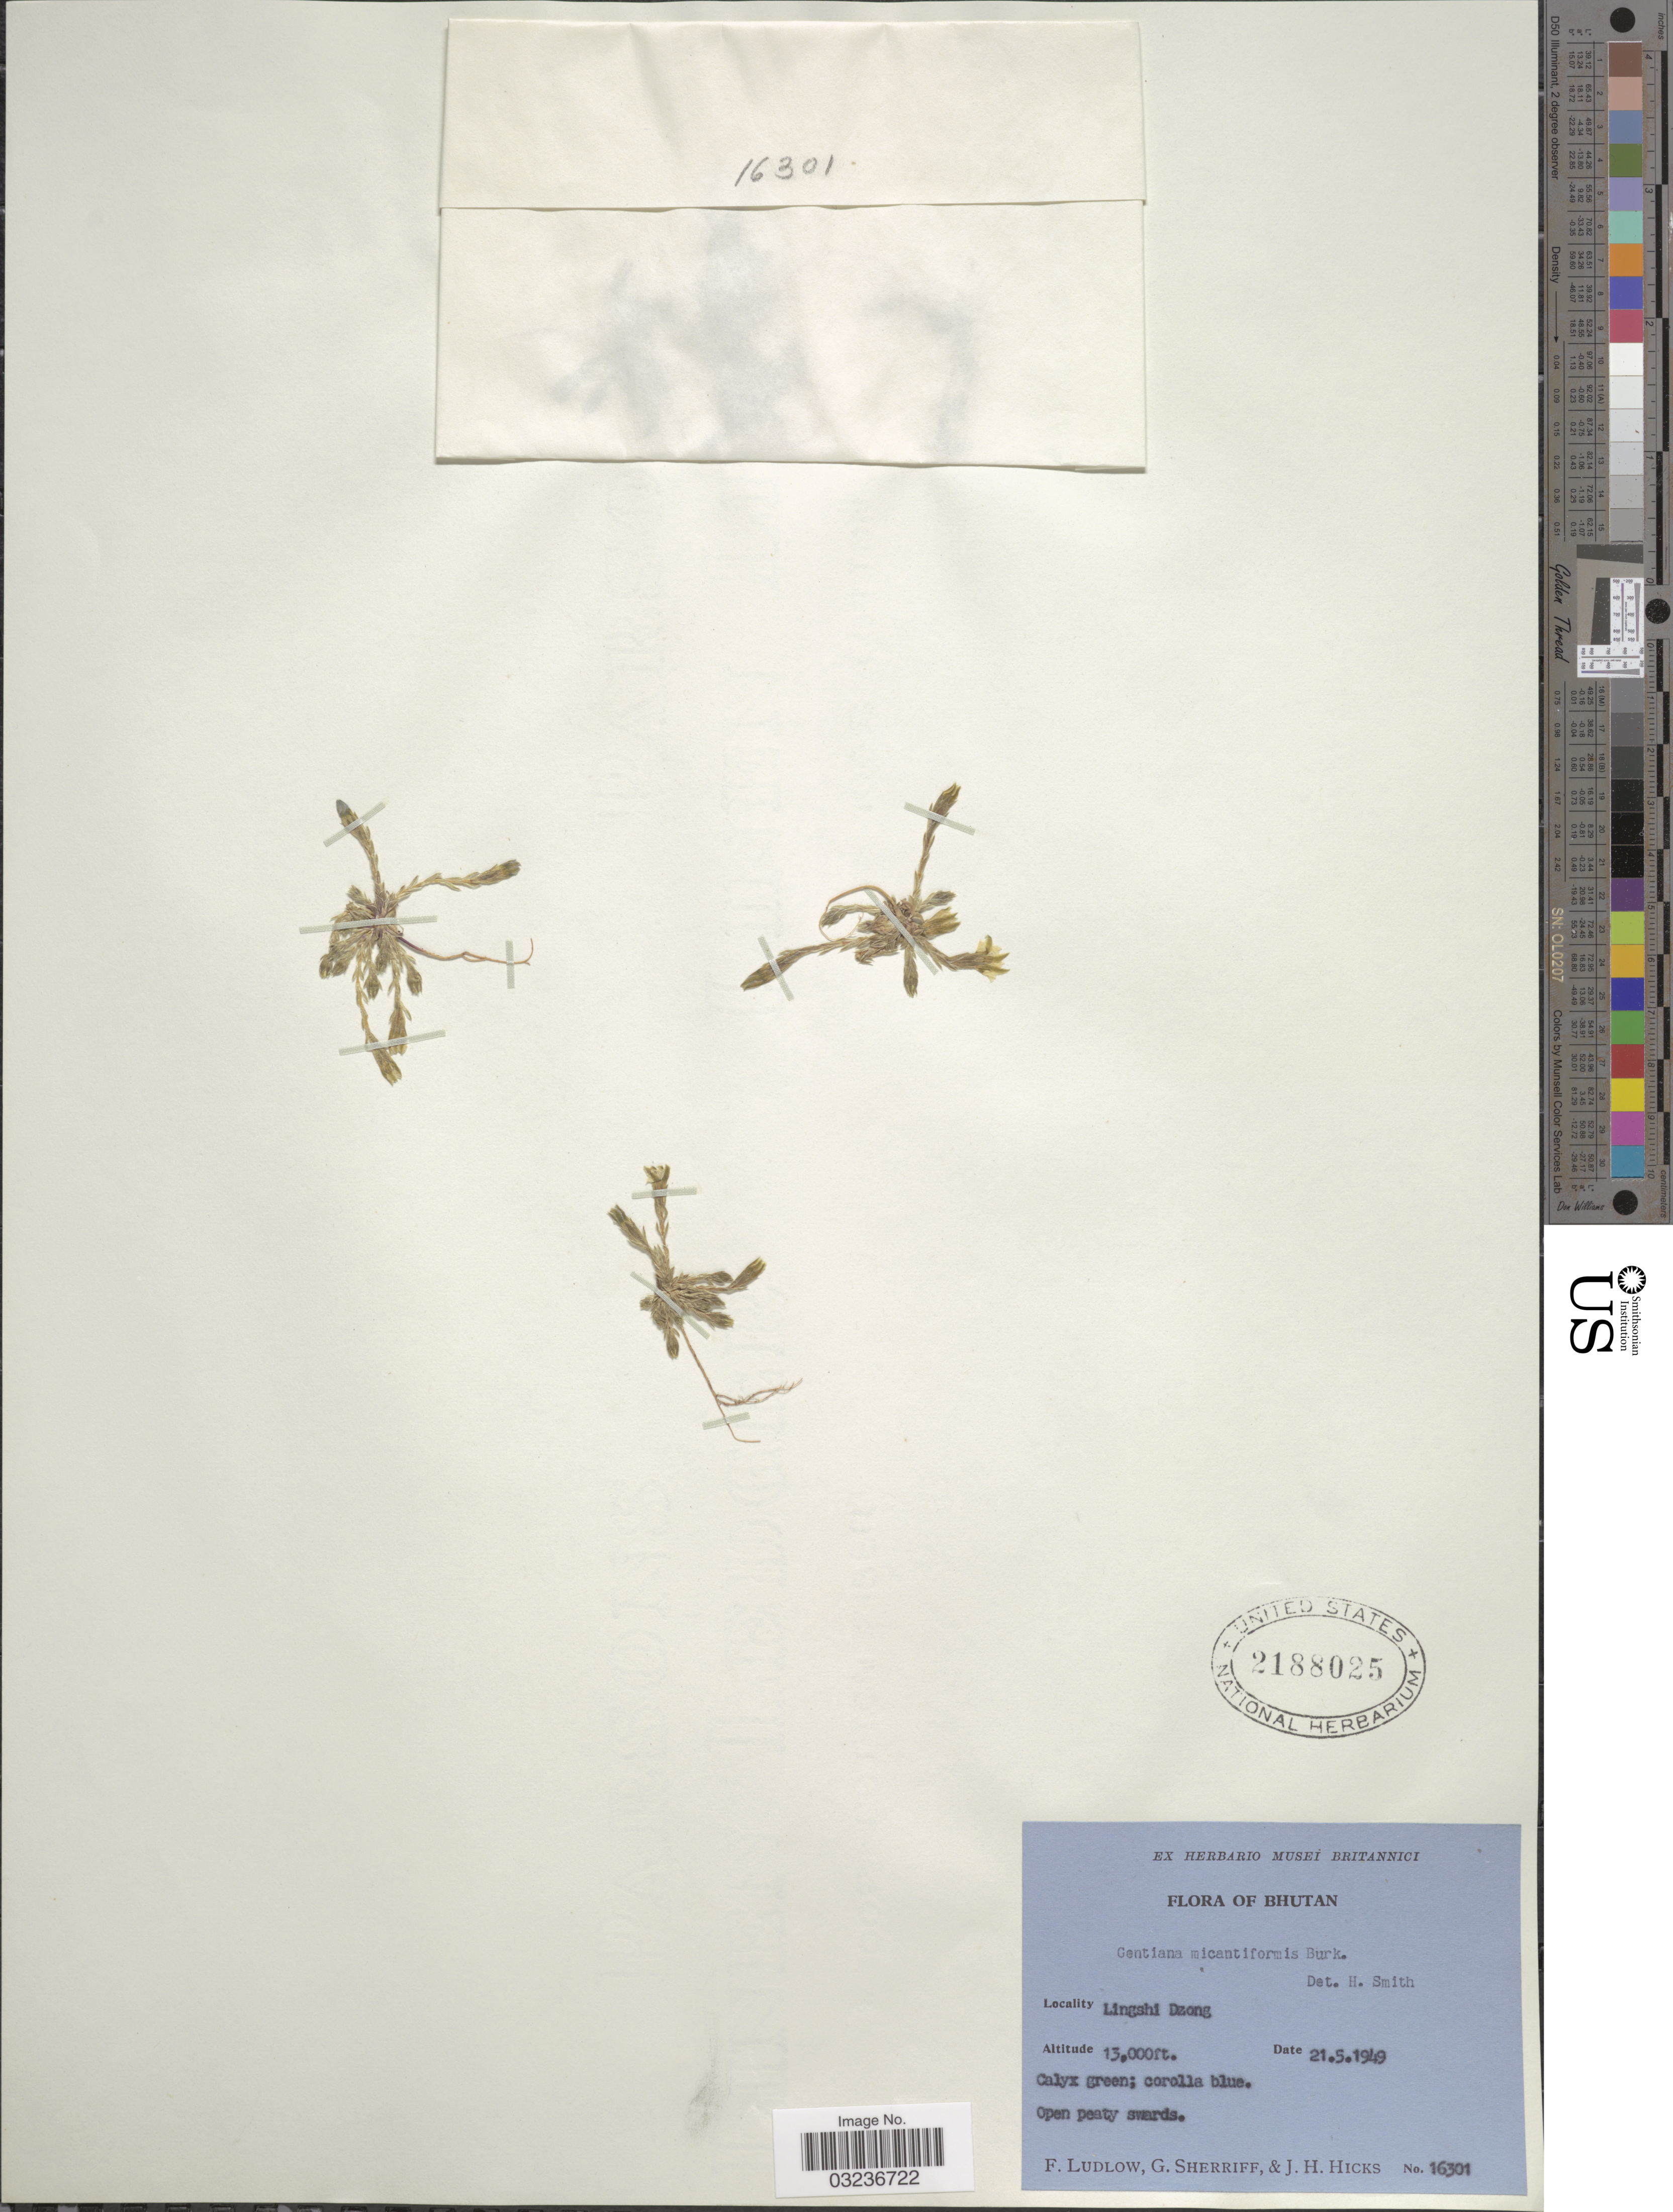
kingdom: Plantae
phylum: Tracheophyta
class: Magnoliopsida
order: Gentianales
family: Gentianaceae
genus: Gentiana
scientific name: Gentiana micantiformis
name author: Burkill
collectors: F. Ludlow, G. Sherriff & J. H. Hicks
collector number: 16301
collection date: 1949-05-21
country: Bhutan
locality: Lingshi Dzong.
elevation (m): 3962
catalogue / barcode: US 2188025